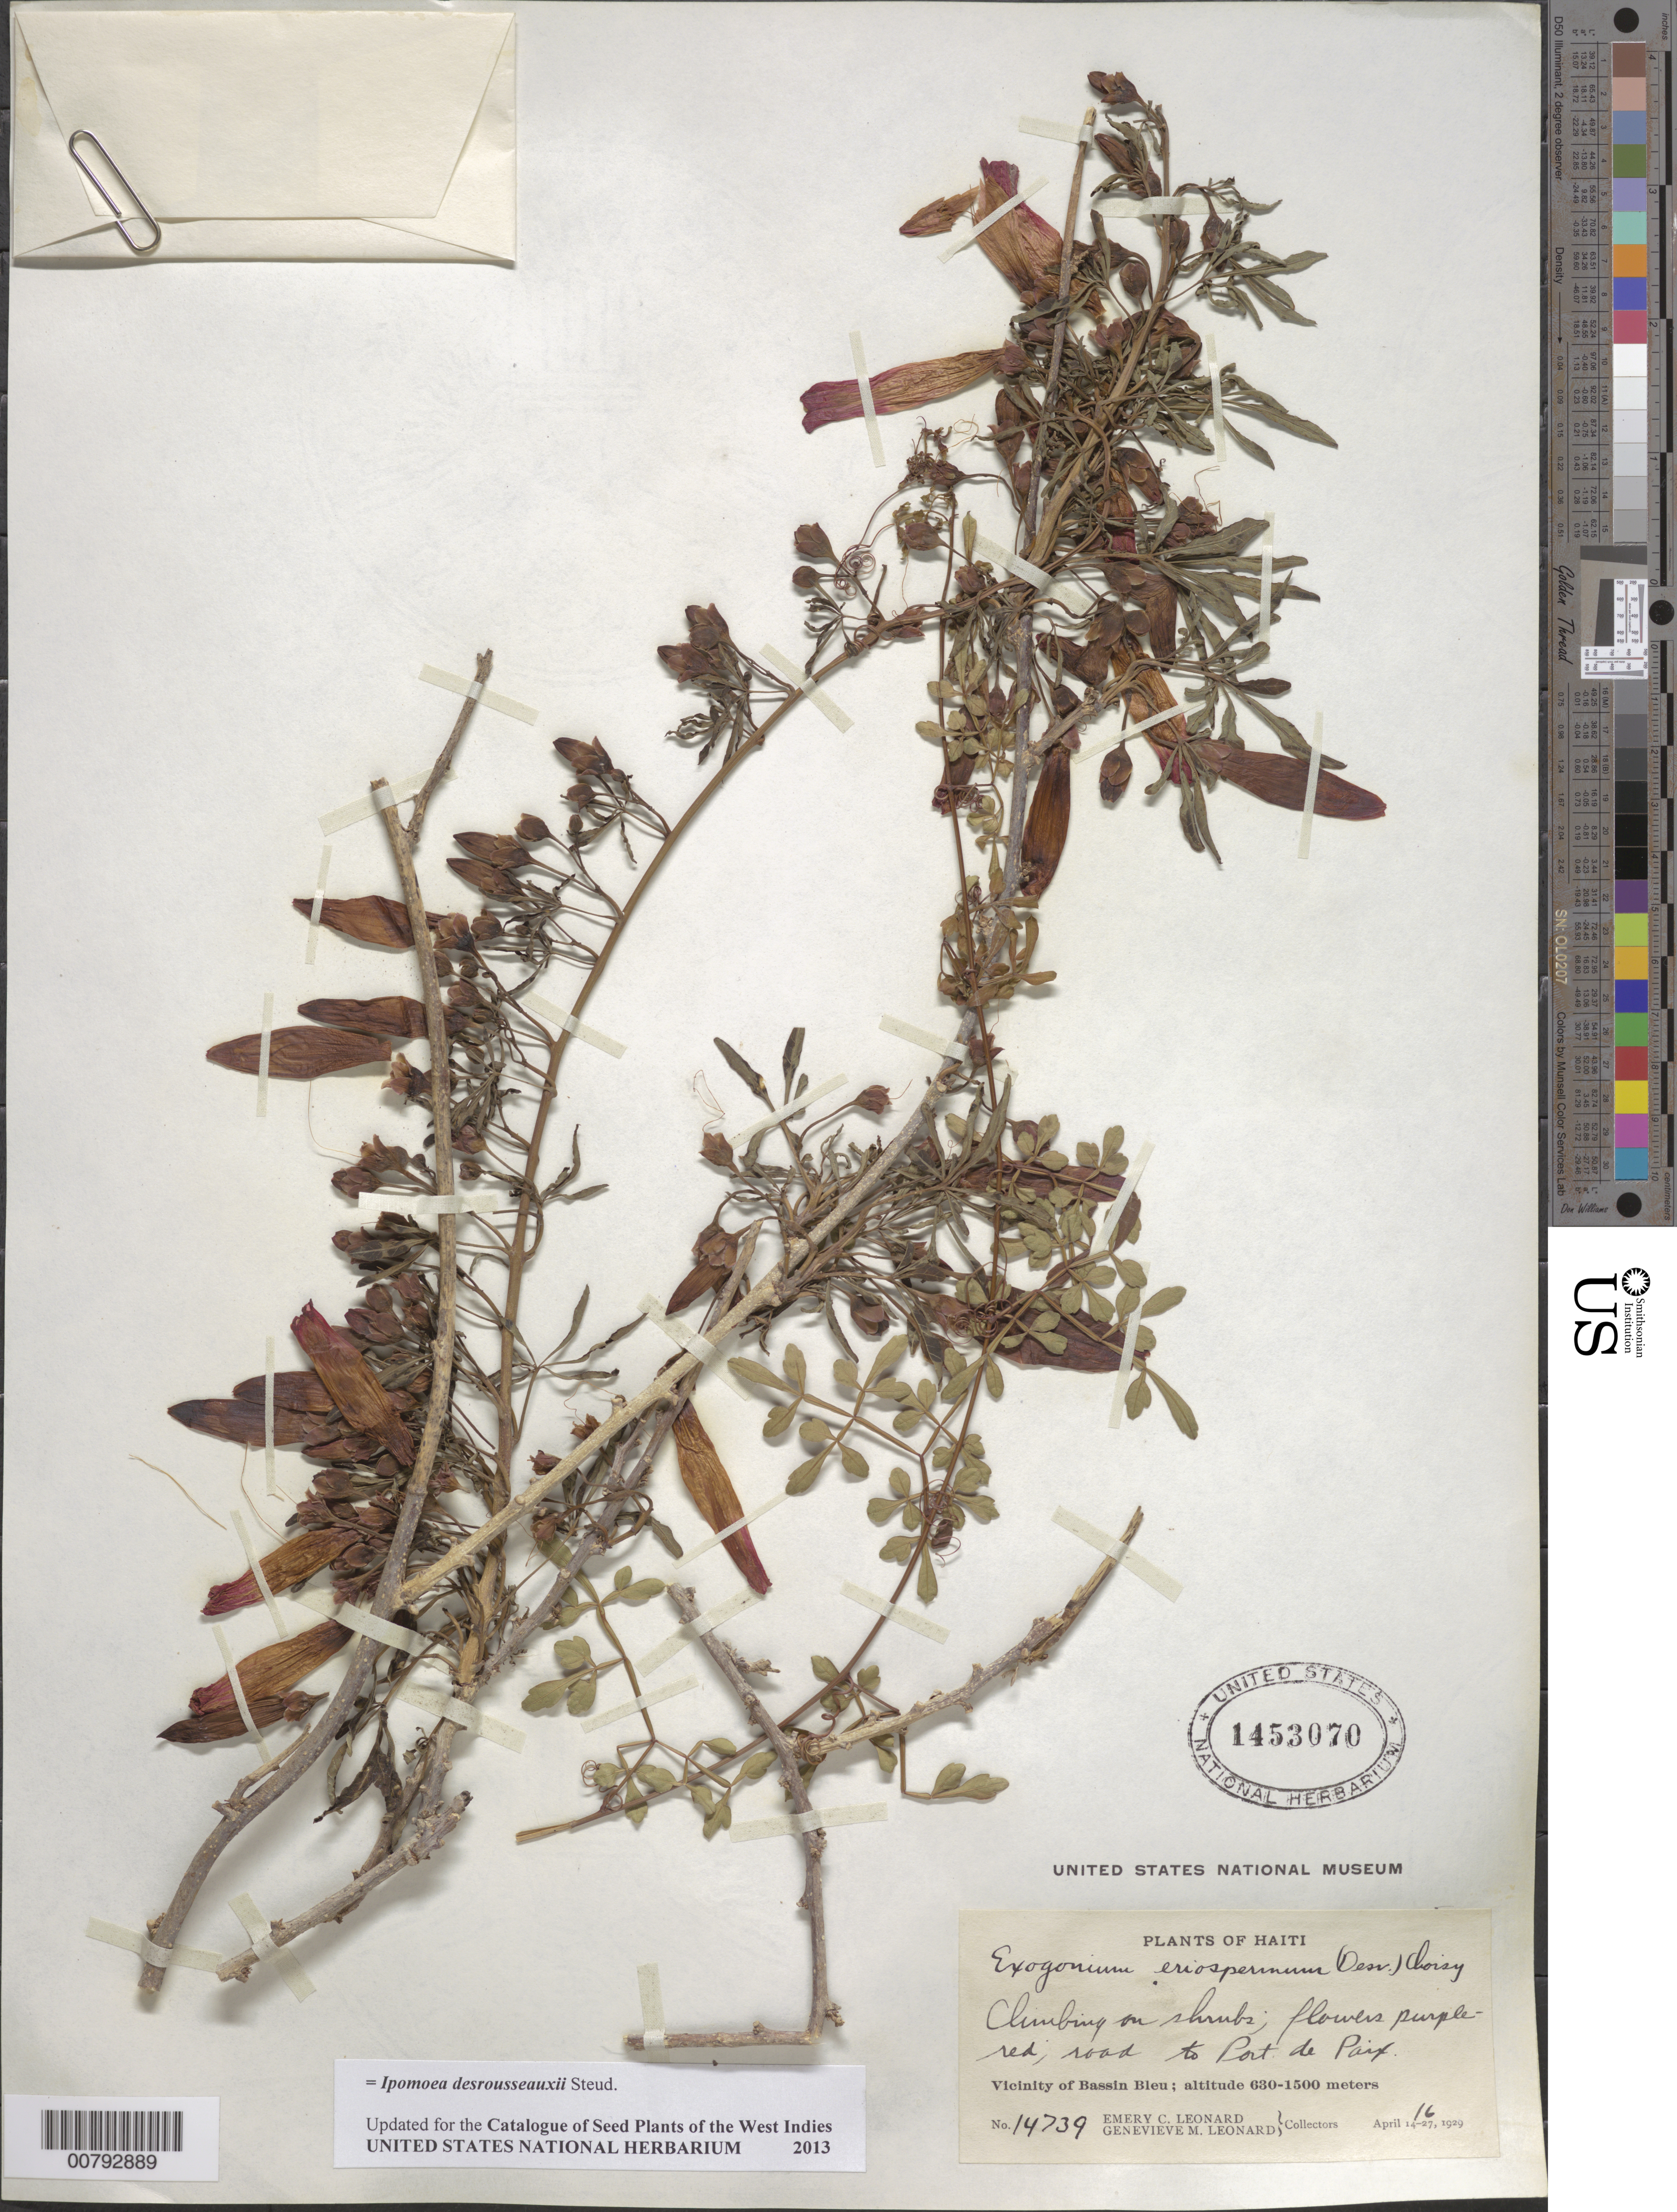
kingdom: Plantae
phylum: Tracheophyta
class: Magnoliopsida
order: Solanales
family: Convolvulaceae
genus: Ipomoea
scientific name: Ipomoea desrousseauxii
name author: Steud.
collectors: E. C. Leonard & G. M. Leonard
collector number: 14739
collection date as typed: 16 Apr 1929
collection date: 1929-04-16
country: Haiti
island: Hispaniola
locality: Vicinity of Bassin Bleu, road to Port de Paix.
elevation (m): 630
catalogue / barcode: US 1453070